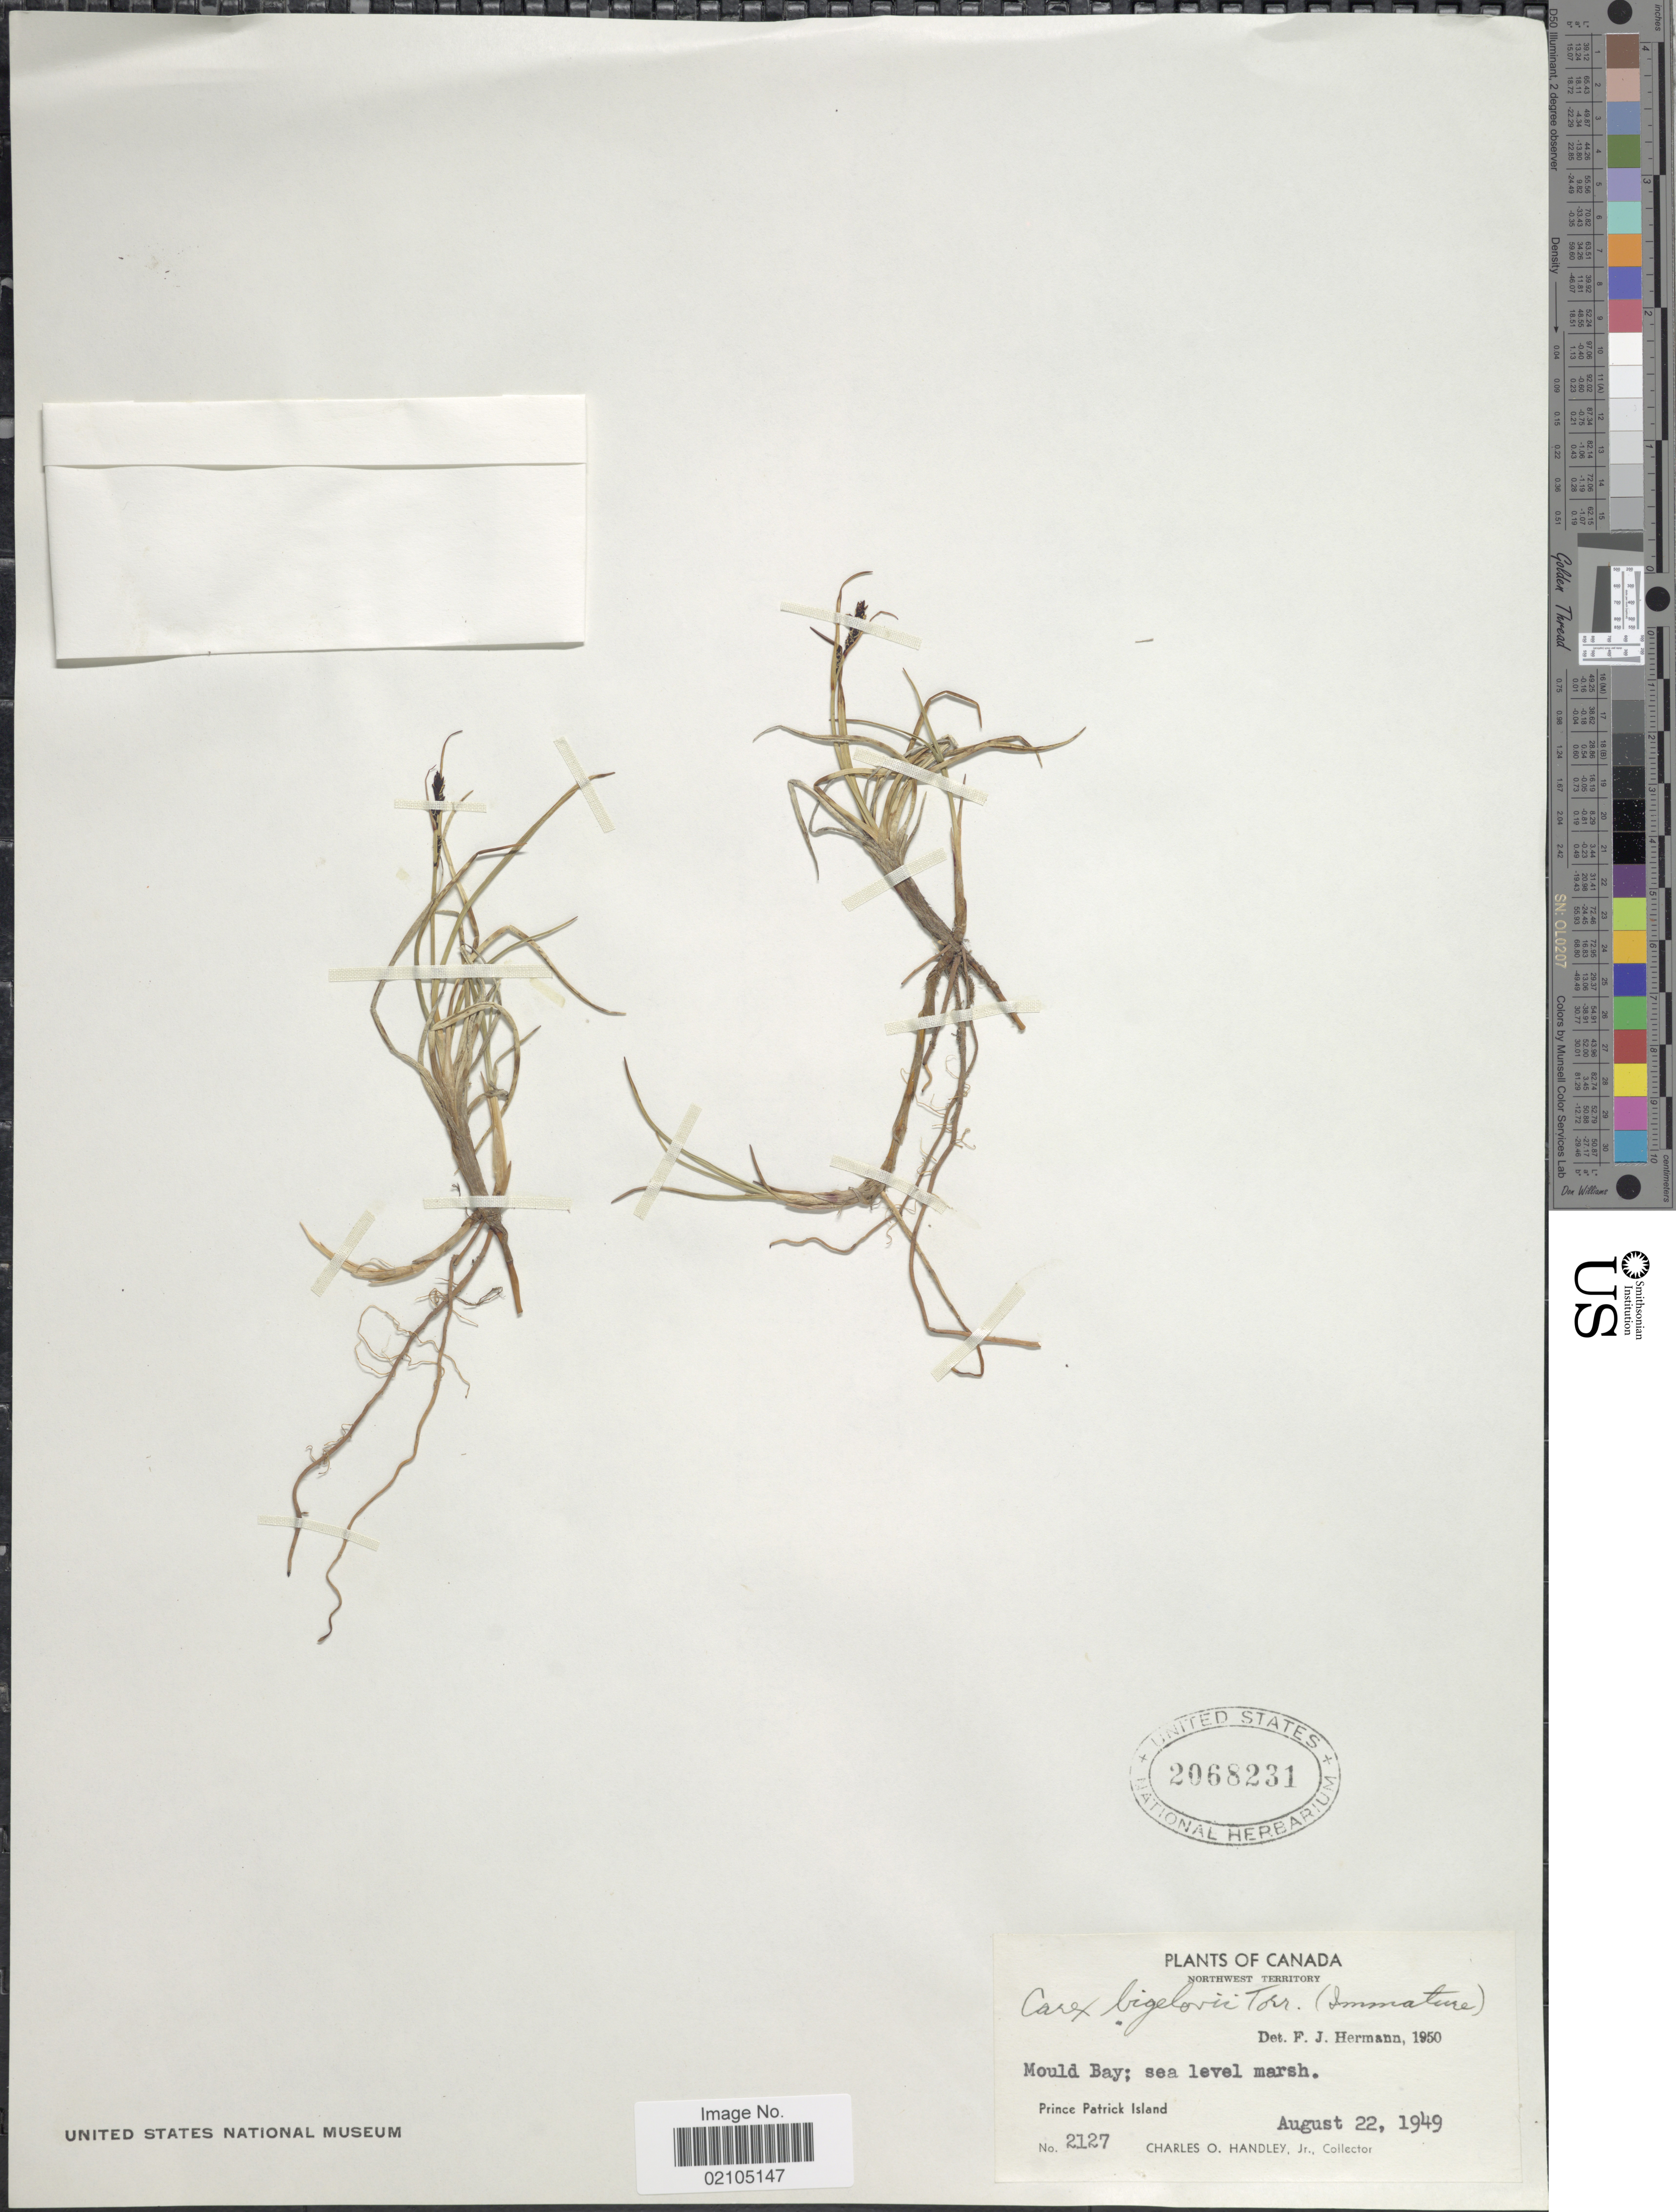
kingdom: Plantae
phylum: Tracheophyta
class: Liliopsida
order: Poales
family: Cyperaceae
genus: Carex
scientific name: Carex bigelowii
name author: Torr. ex Schwein.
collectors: C. Handley Jr.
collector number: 2127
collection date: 1949-08-22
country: Canada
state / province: Northwest Territories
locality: Northwest Territory. Mould Bay. Prince Patrick Island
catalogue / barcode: US 2068231